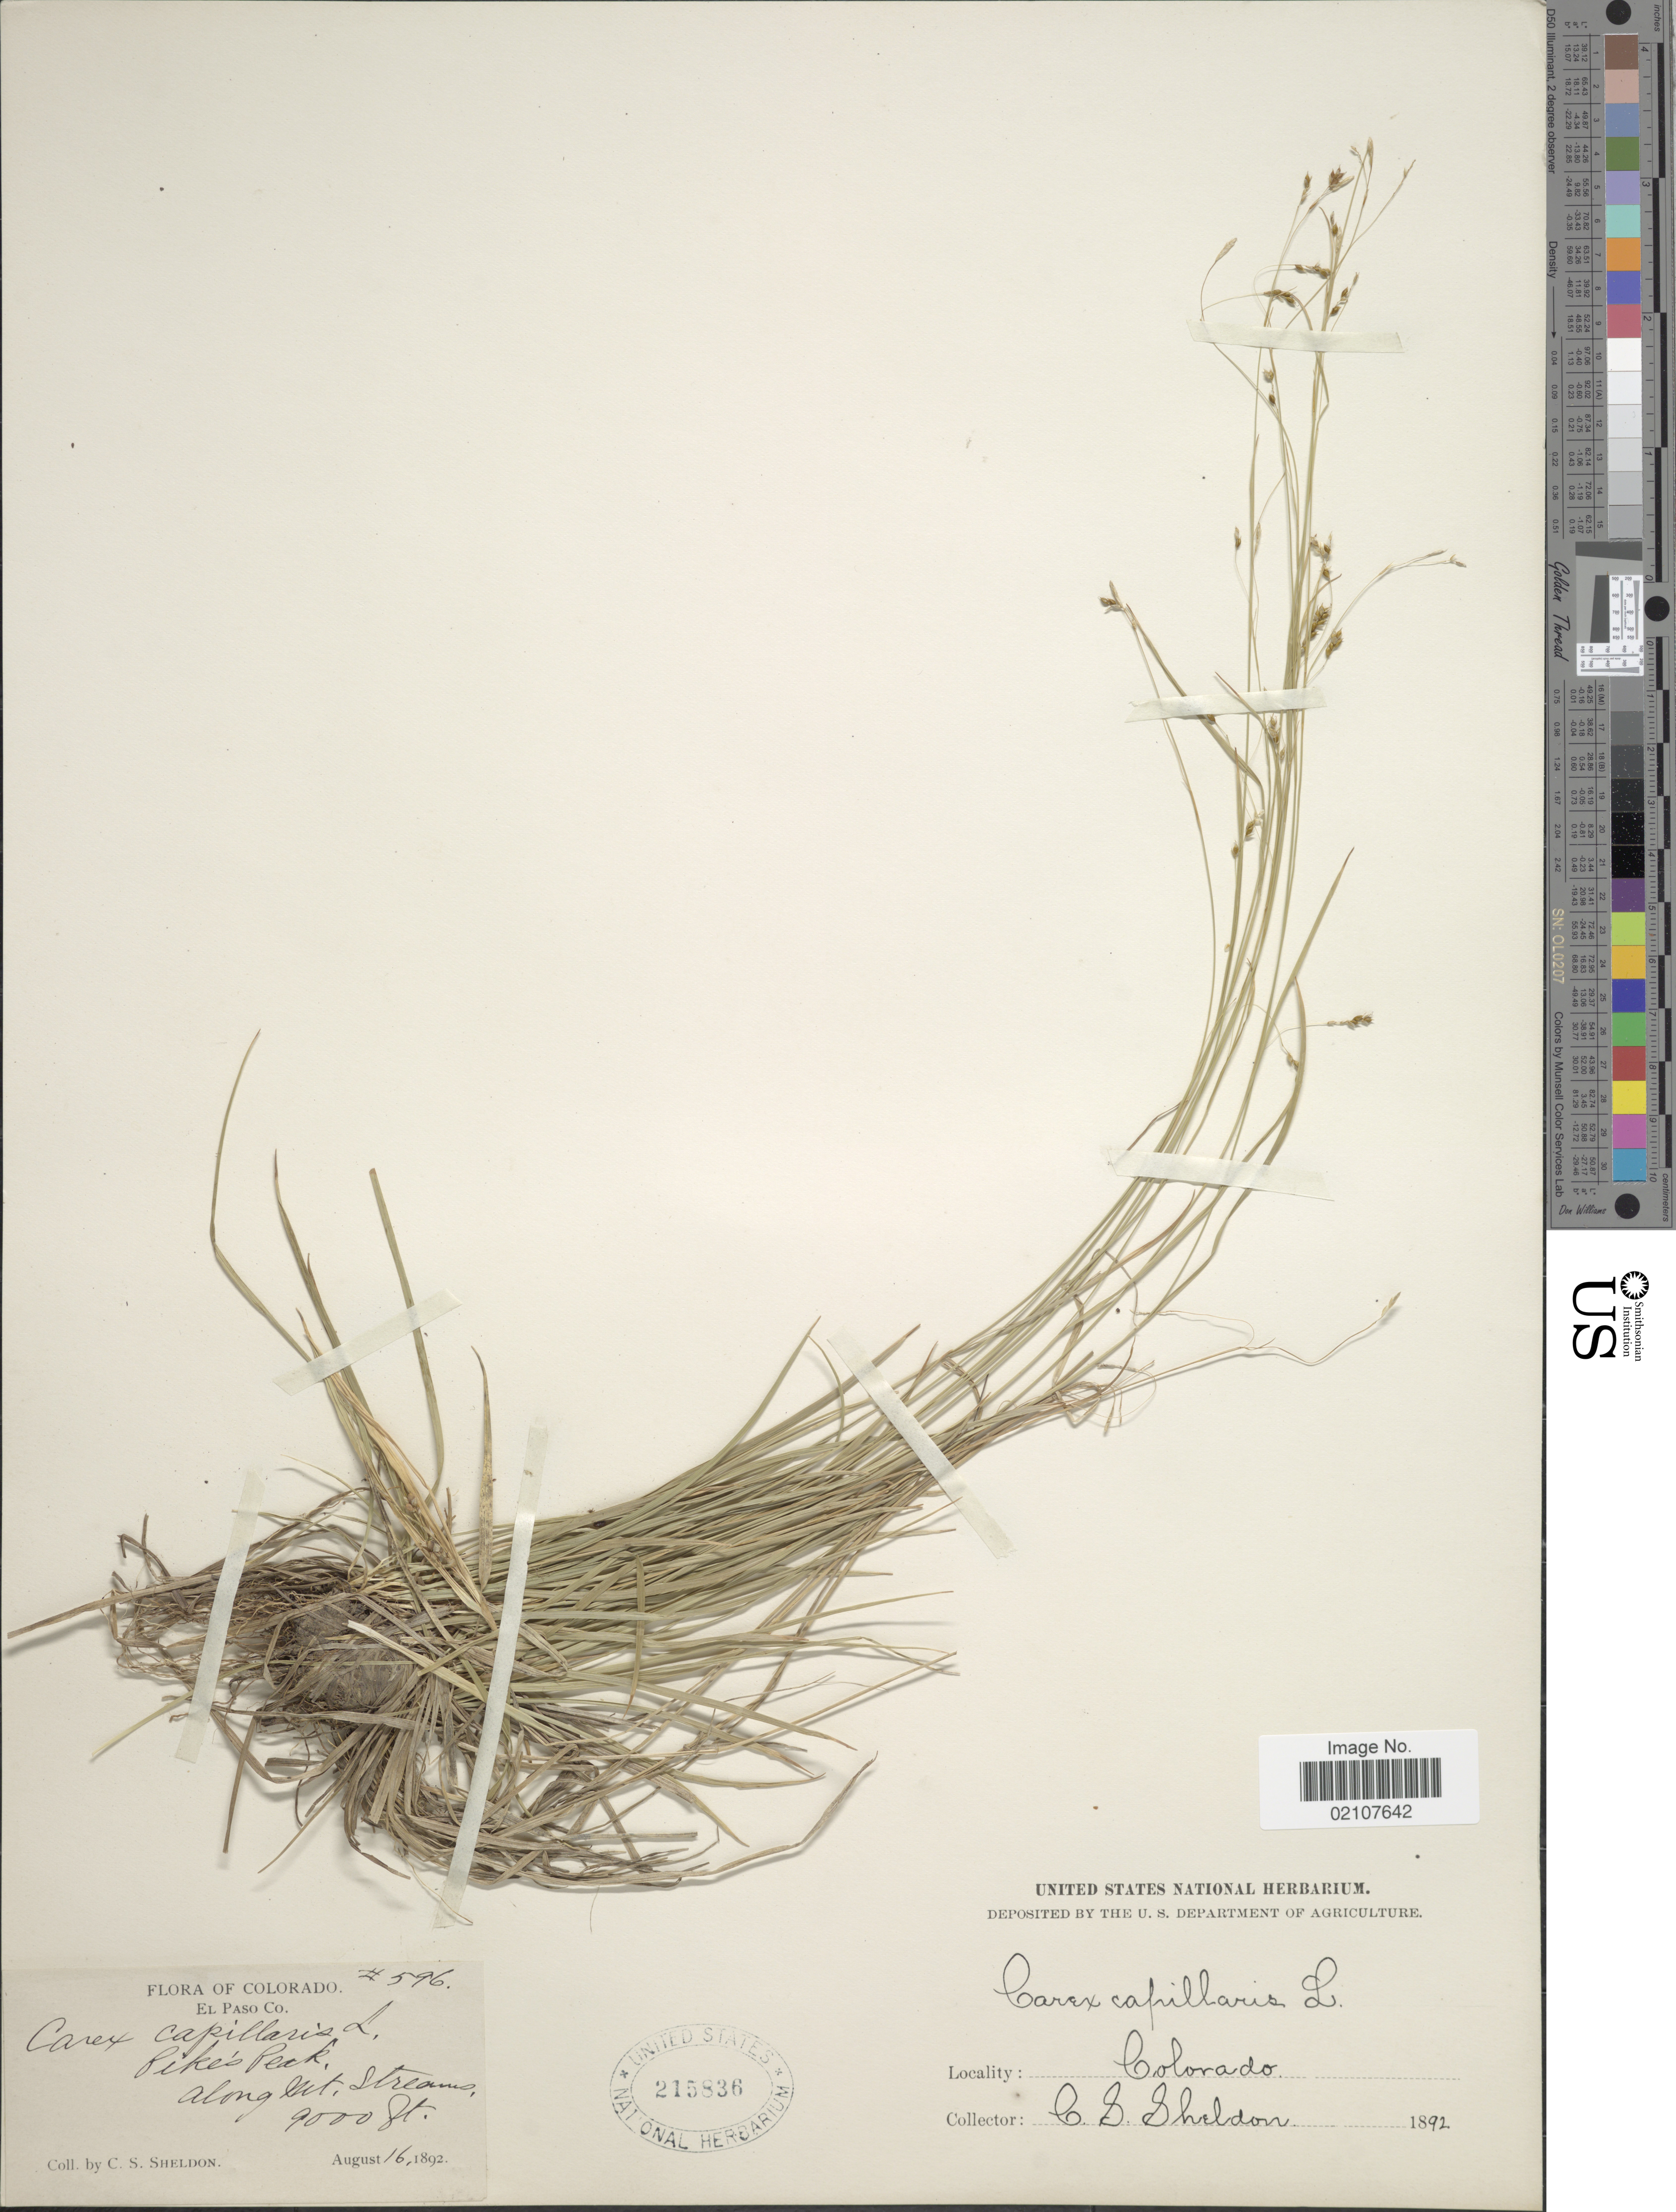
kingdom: Plantae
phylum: Tracheophyta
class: Liliopsida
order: Poales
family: Cyperaceae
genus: Carex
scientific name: Carex capillaris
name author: L.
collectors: C. S. Sheldon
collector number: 596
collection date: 1892-08-16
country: United States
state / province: Colorado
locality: Colorado, El paso Co. Pikes Peak, Along Mt. Streams.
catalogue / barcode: US 215836